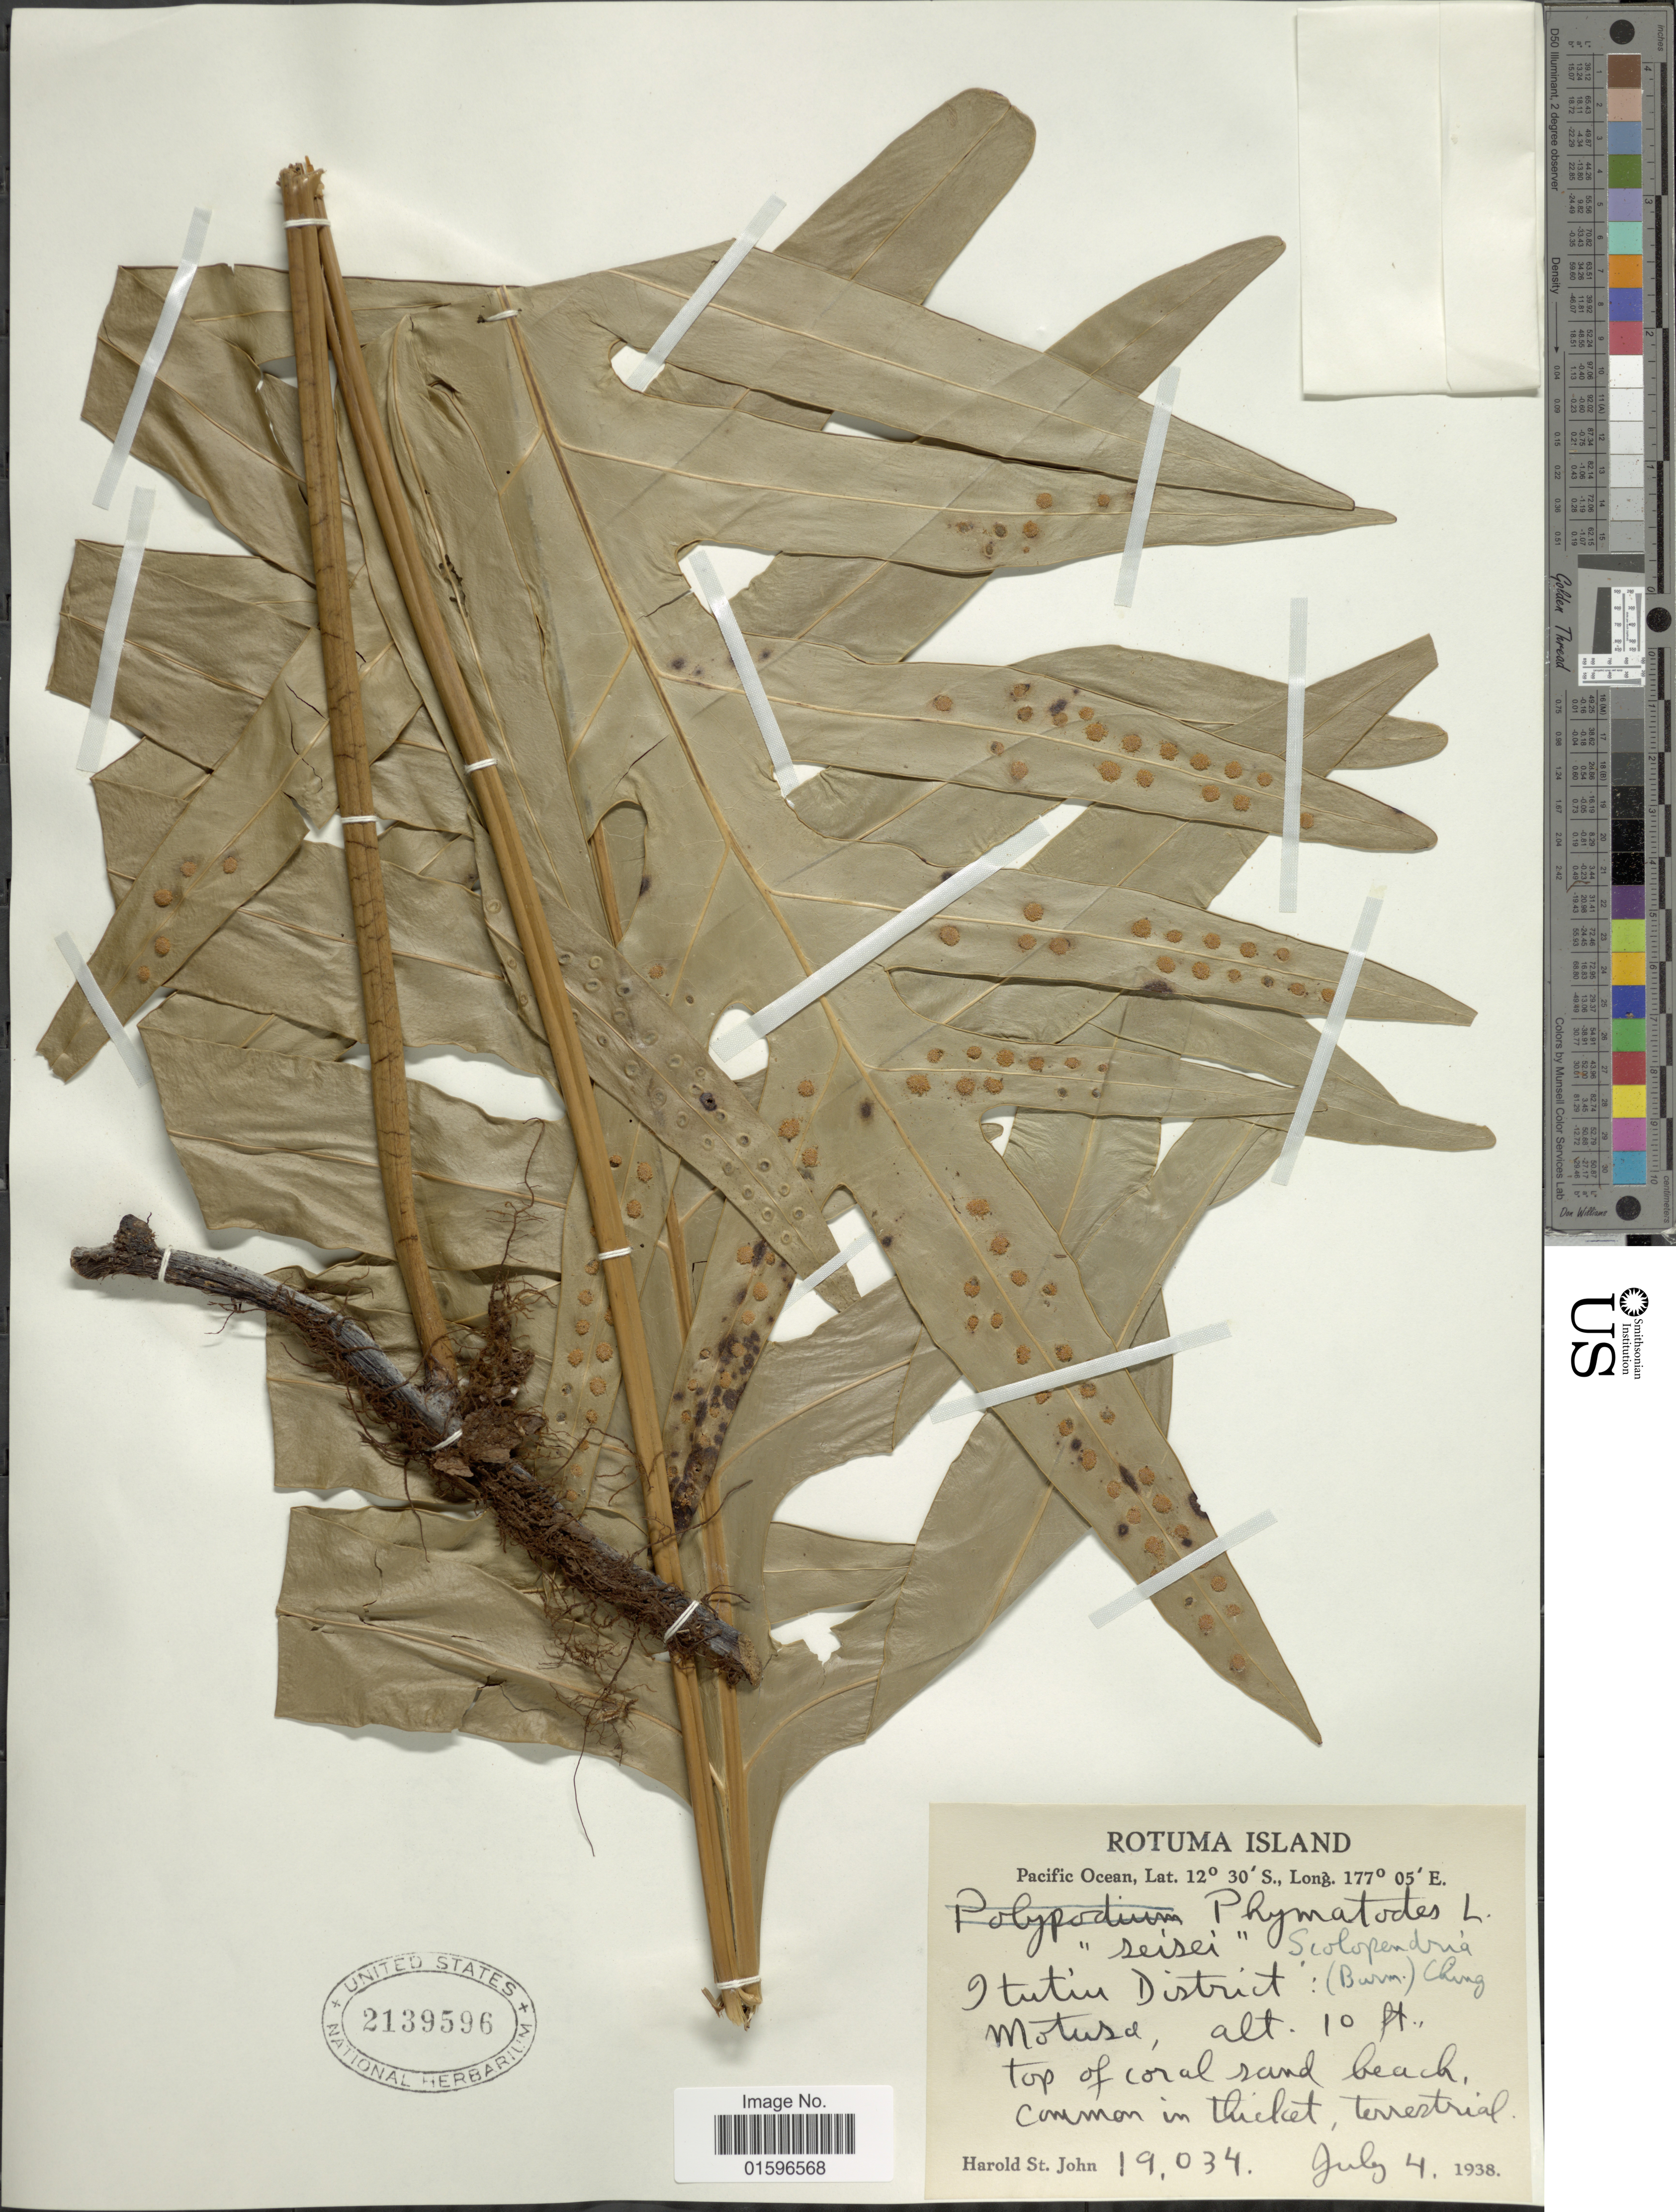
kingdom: Plantae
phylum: Tracheophyta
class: Polypodiopsida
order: Polypodiales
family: Polypodiaceae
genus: Polypodium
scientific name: Polypodium scolopendria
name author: Burm. f.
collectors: H. St. John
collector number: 19034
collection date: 1938-07-04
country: Fiji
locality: Rotuma Island, Ituiu District, Motusa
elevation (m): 3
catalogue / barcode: US 2139596